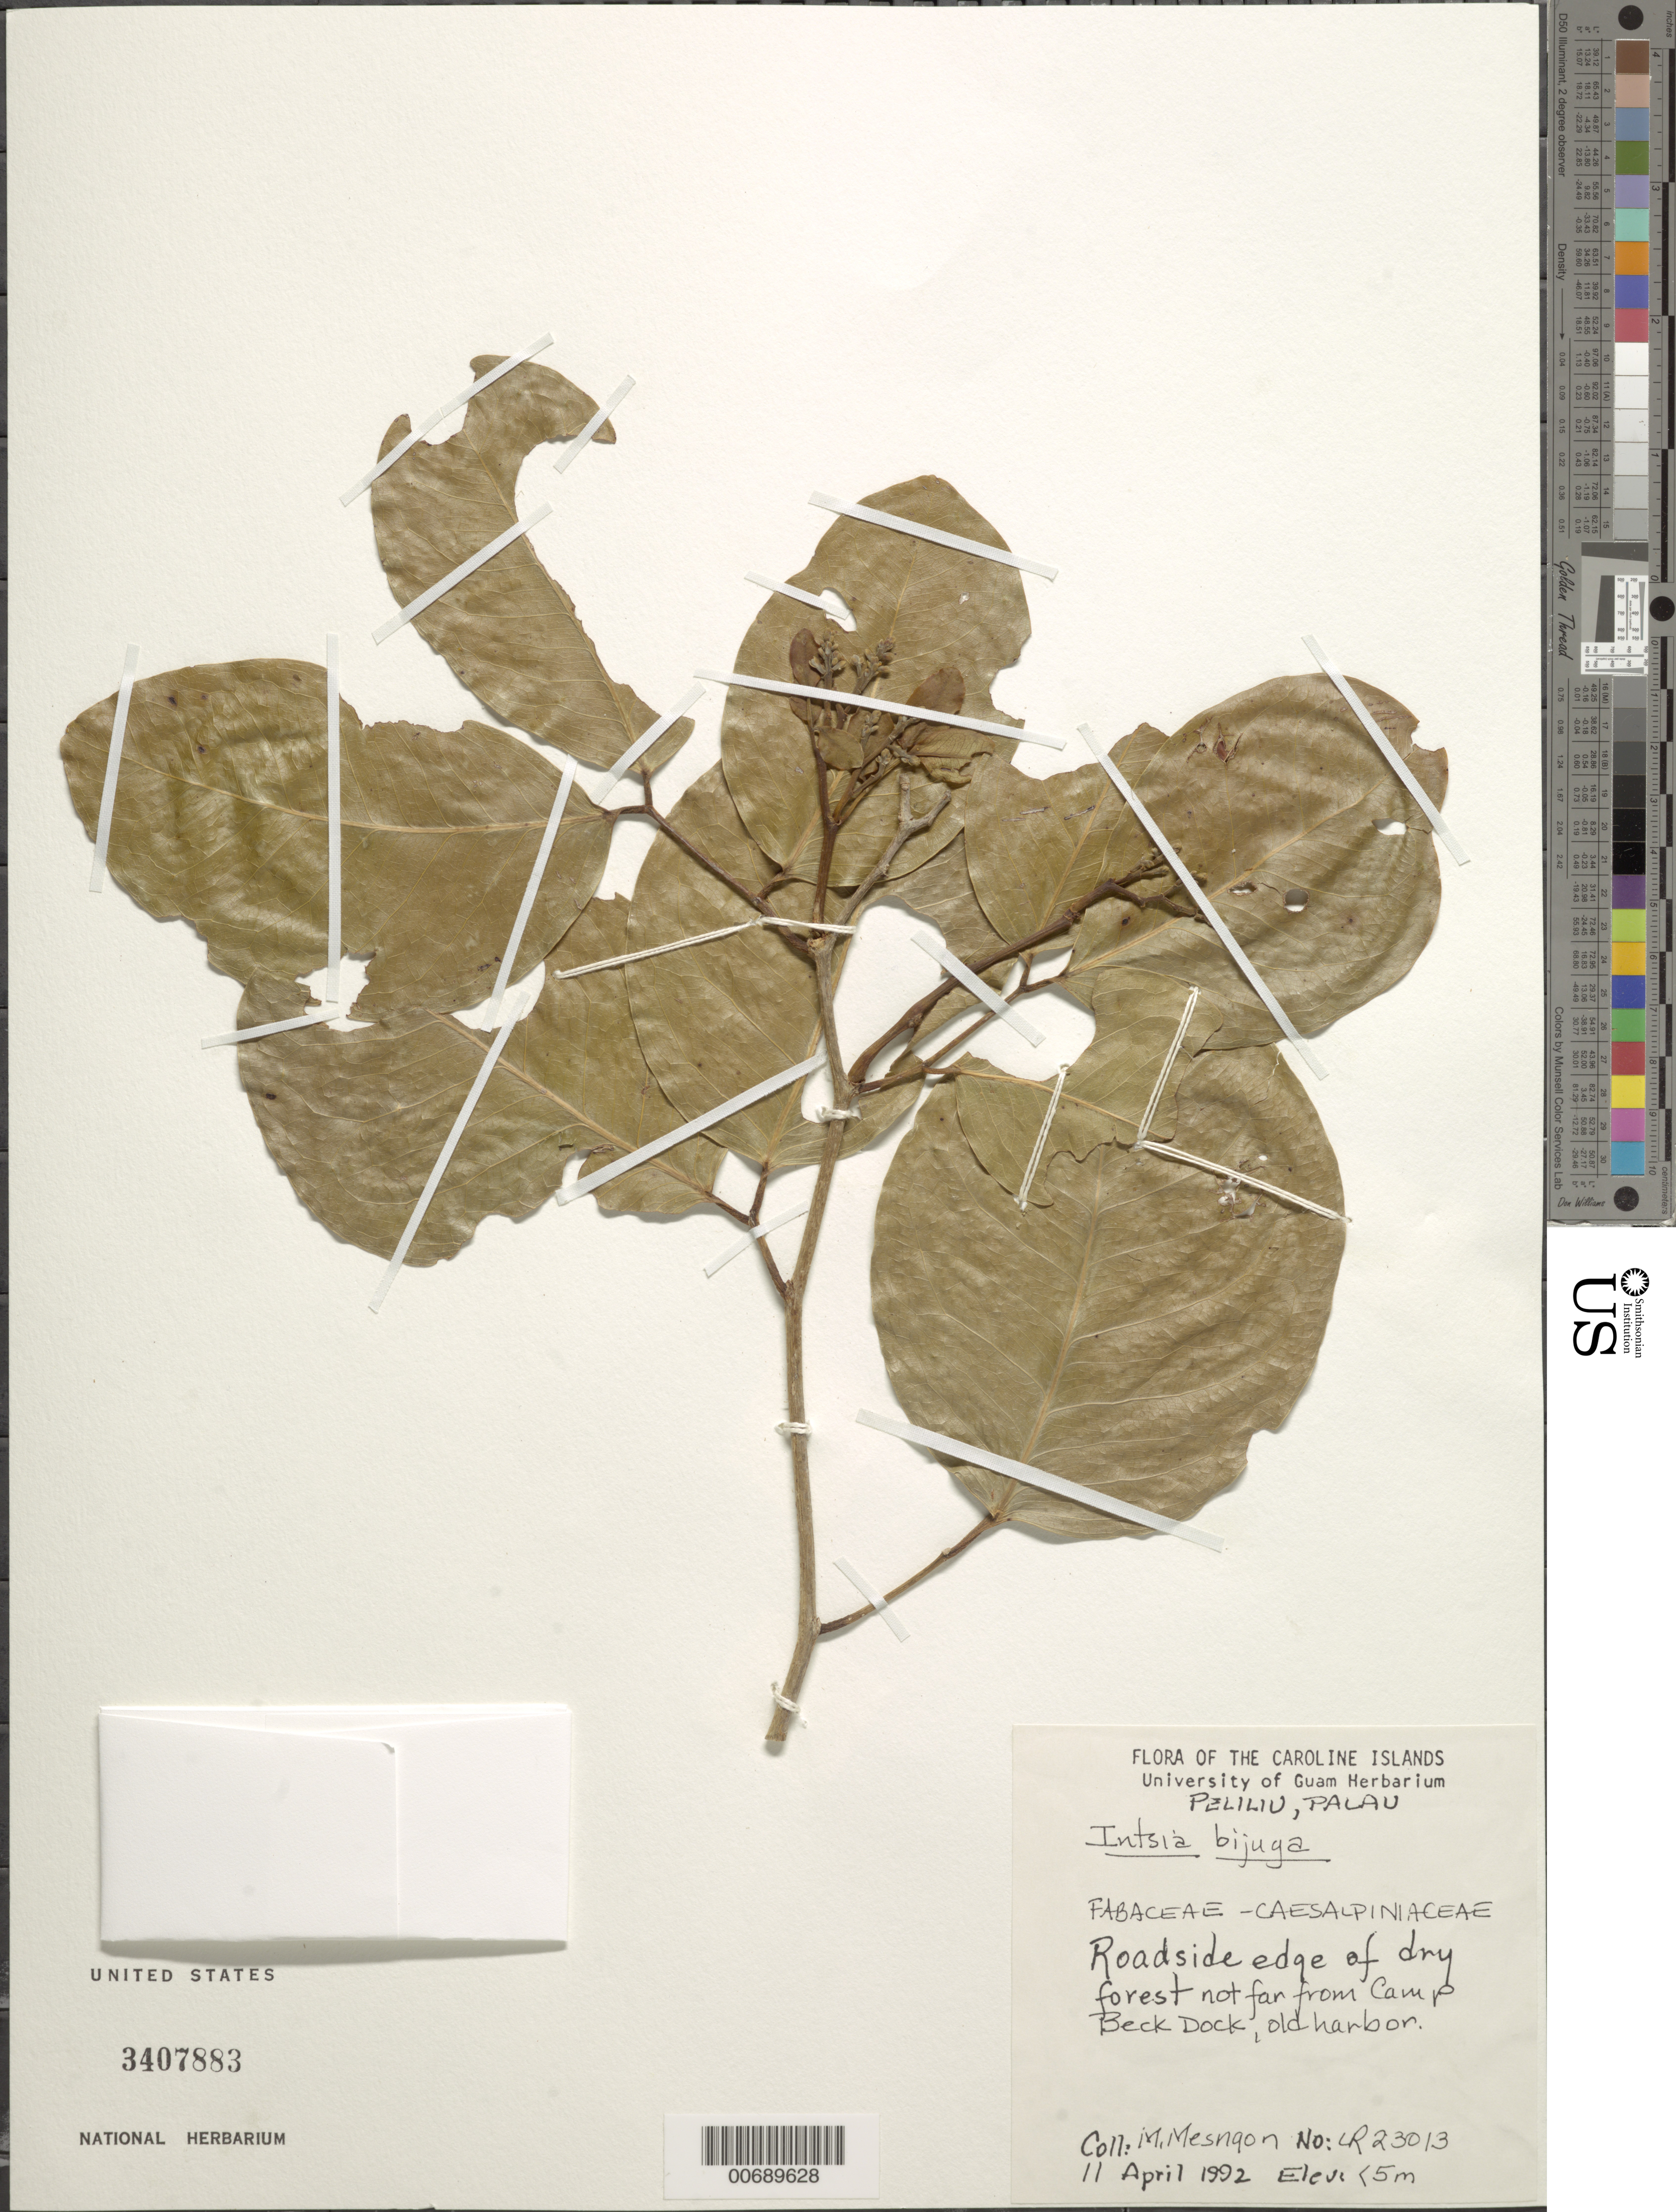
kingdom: Plantae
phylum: Tracheophyta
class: Magnoliopsida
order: Fabales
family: Fabaceae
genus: Intsia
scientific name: Intsia bijuga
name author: (Colebr.) Kuntze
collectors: M. Mesngon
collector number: LR 23013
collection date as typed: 11 Apr 1992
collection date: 1992-04-11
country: Palau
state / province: Peleliu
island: Beliliou [Peleliu]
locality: Camp Beck Dock, old harbor.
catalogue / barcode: US 3407883